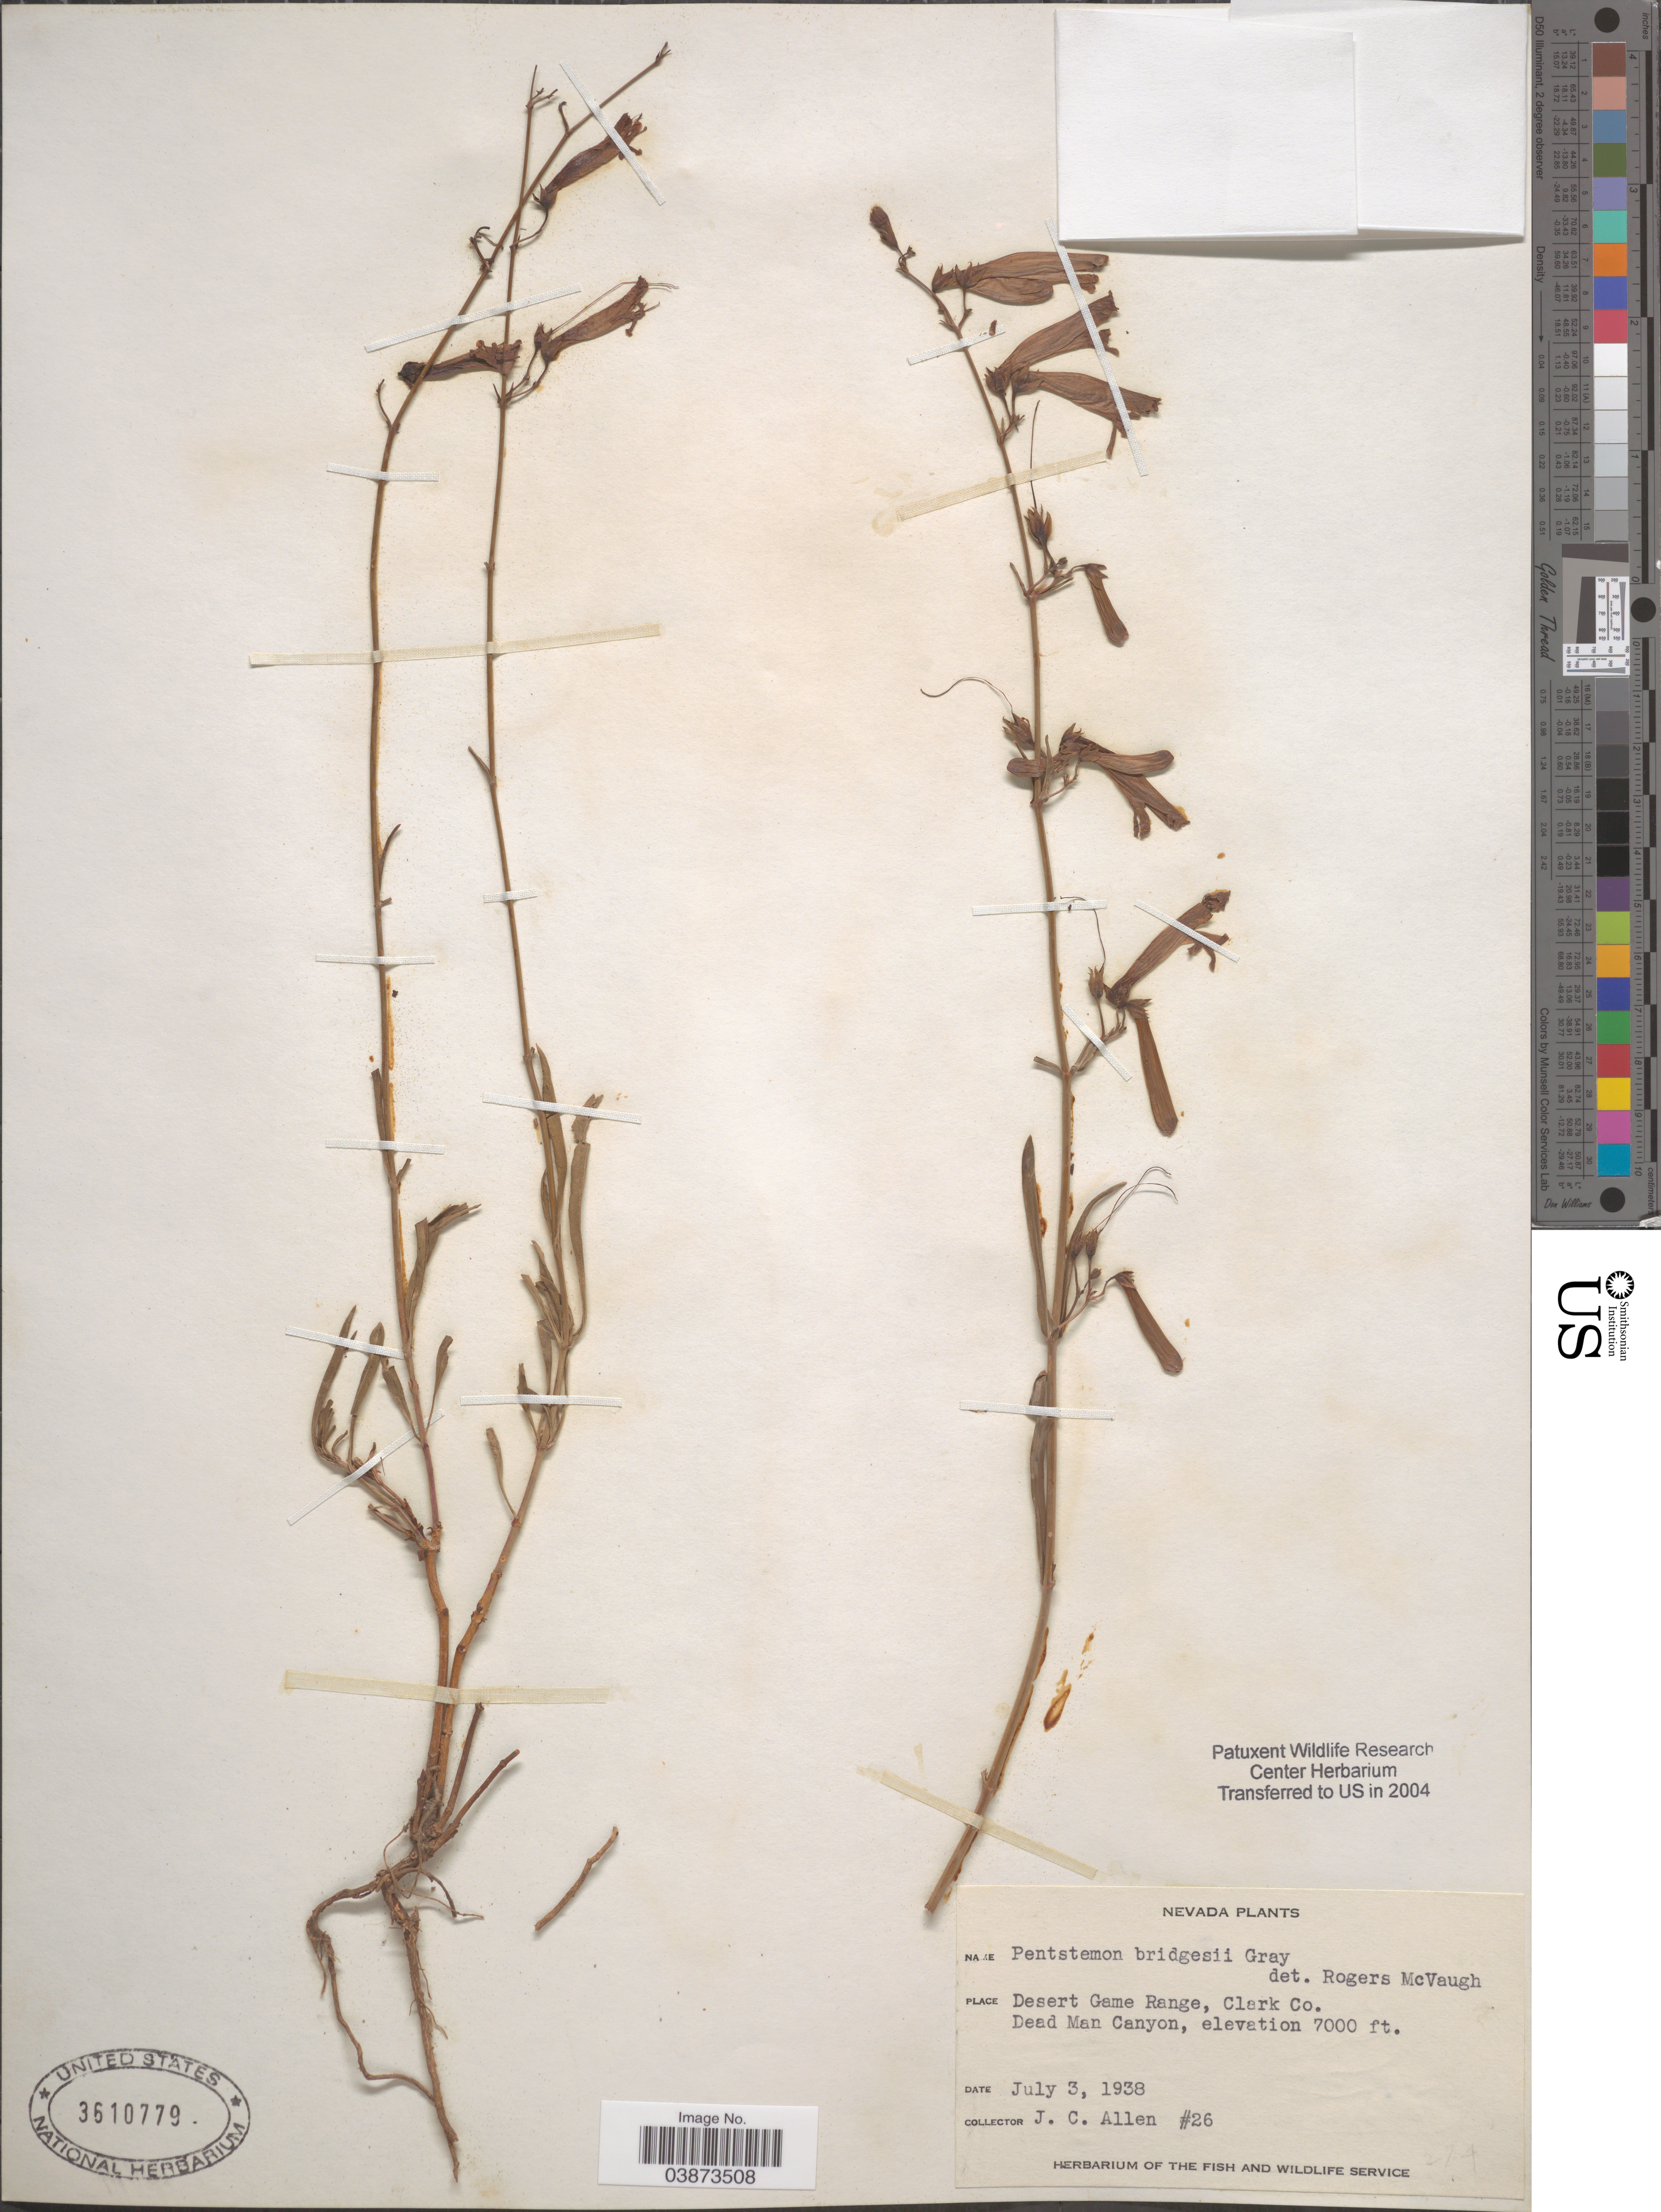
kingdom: Plantae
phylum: Tracheophyta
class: Magnoliopsida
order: Lamiales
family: Plantaginaceae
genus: Penstemon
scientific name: Penstemon bridgesii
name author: A. Gray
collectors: J. C. Allen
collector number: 26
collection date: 1938-07-03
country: United States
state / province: Nevada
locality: Desert Game Range, Clark Co. Dead Man Canyon.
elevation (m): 2134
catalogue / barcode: US 3610779